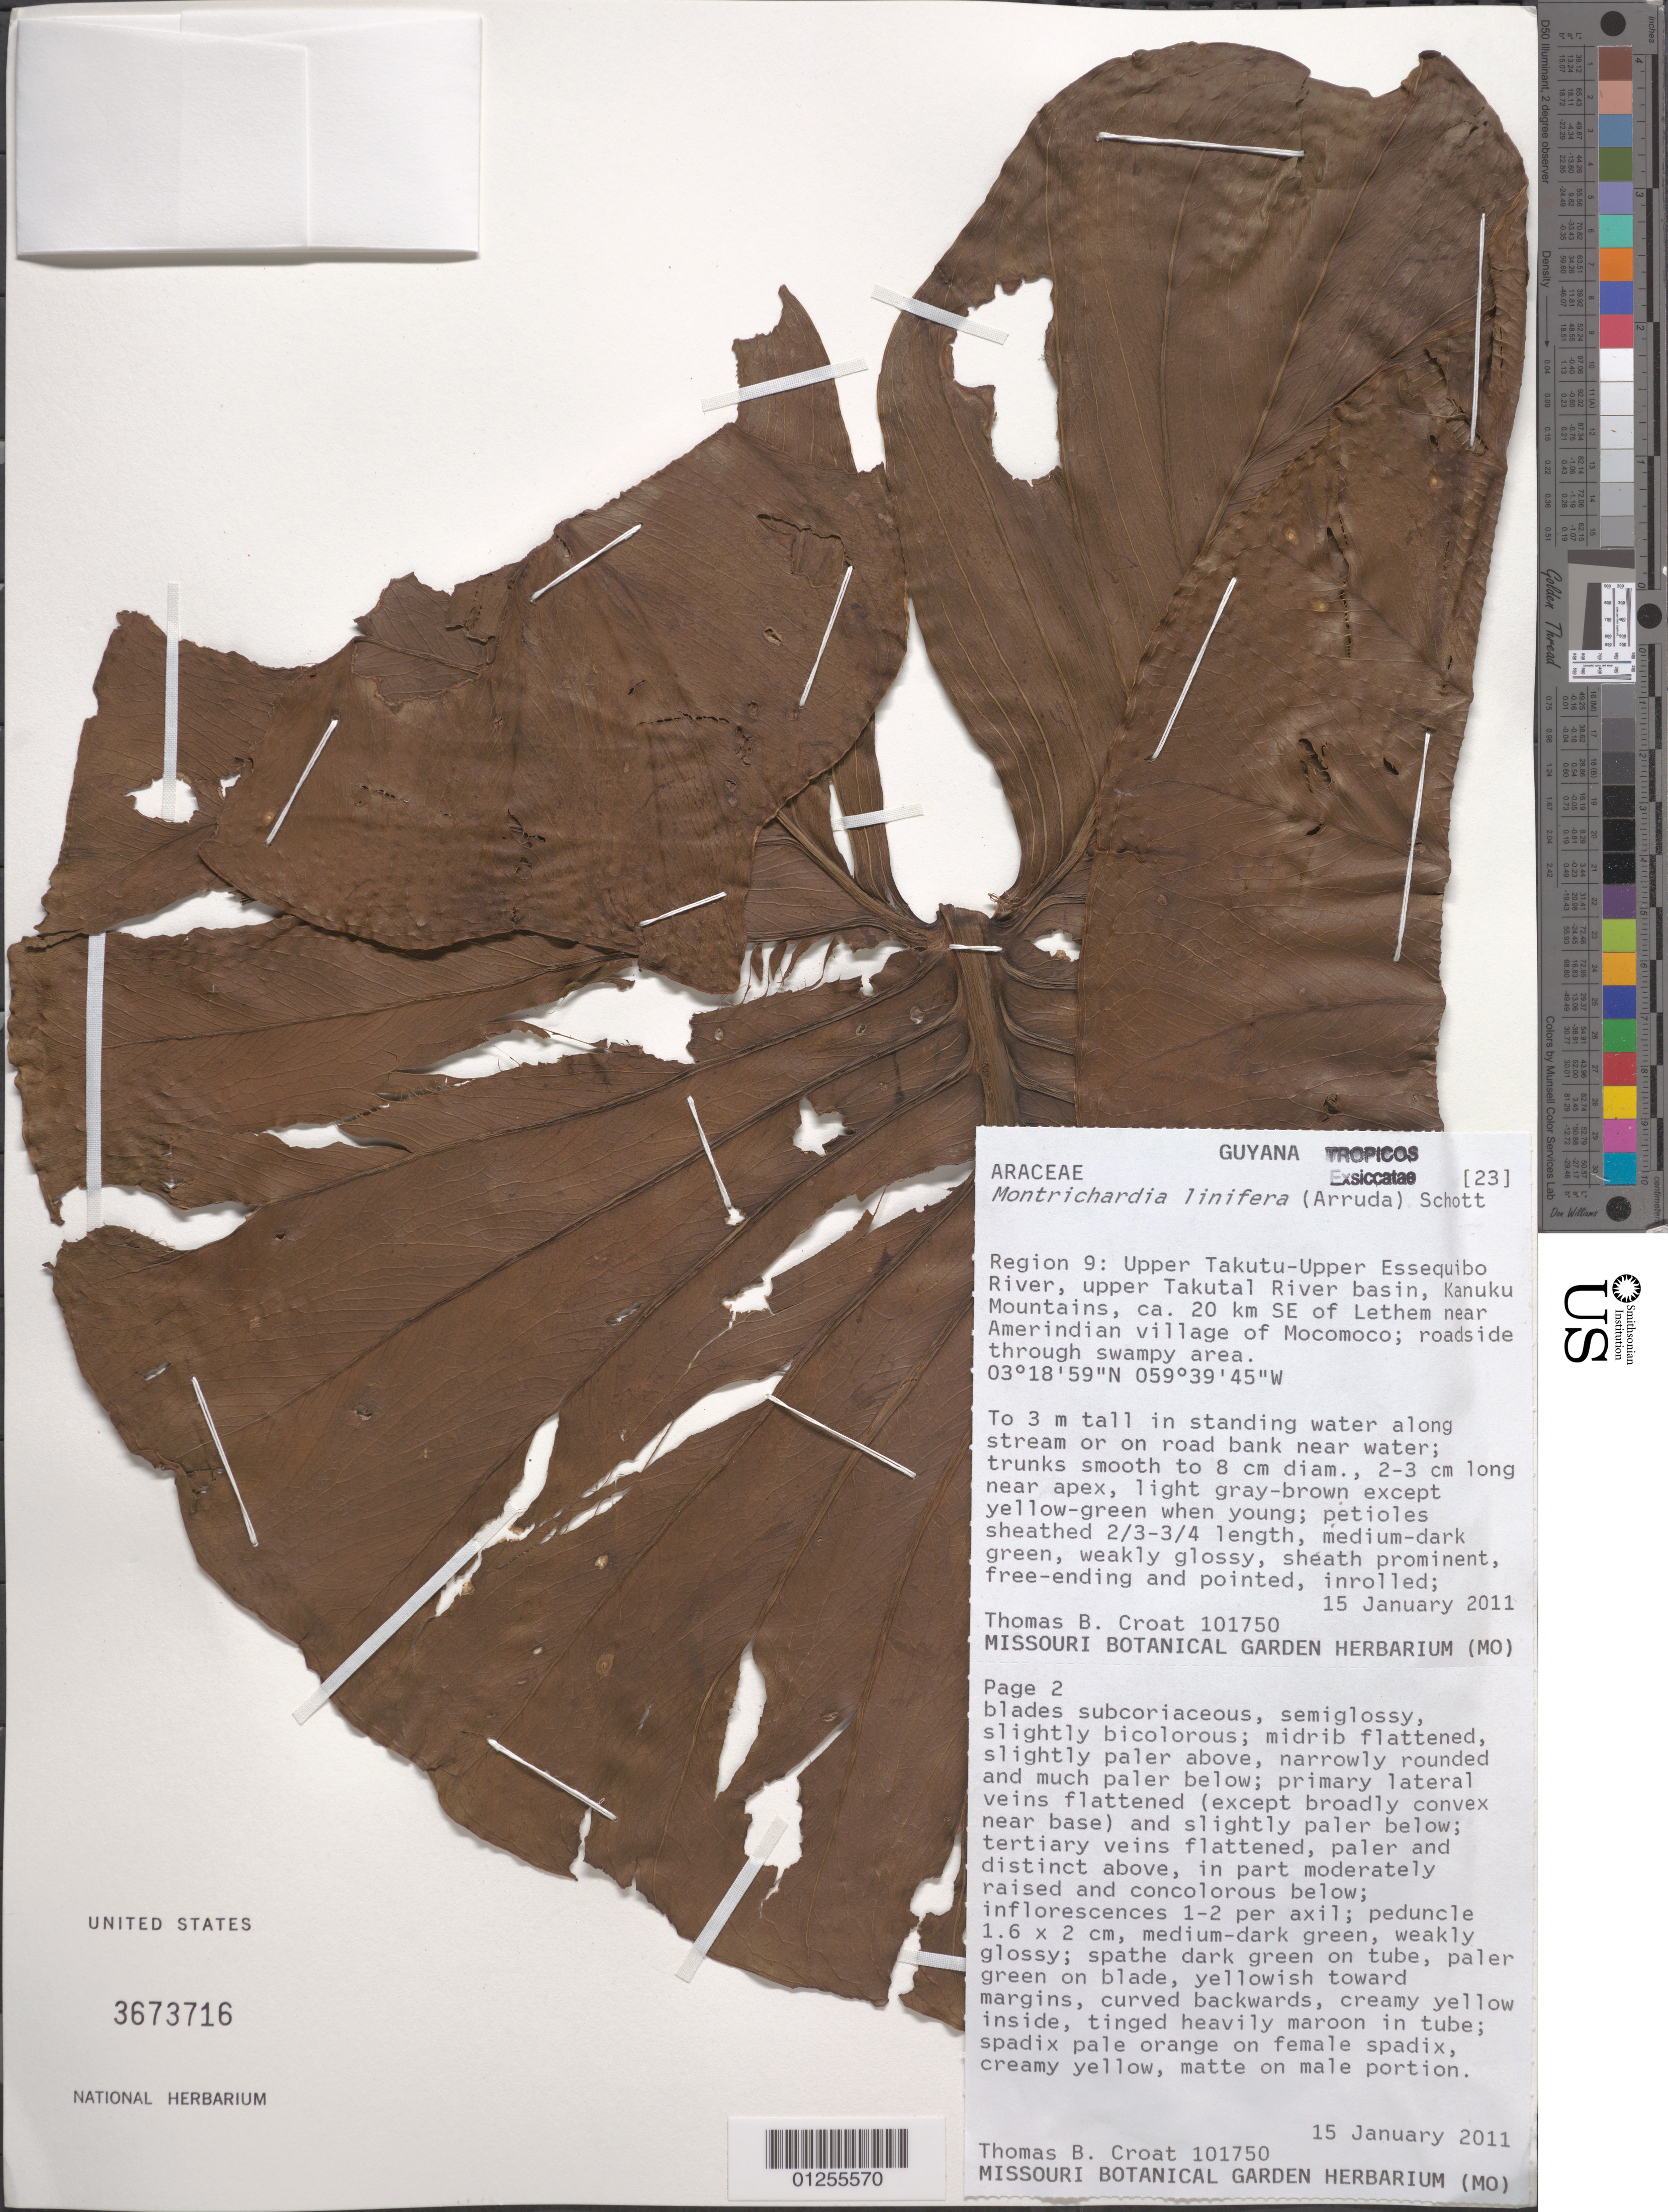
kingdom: Plantae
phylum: Tracheophyta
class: Liliopsida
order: Alismatales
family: Araceae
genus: Montrichardia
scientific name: Montrichardia linifera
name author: (Arruda) Schott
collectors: T. B. Croat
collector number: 101750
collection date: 2011-01-15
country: Guyana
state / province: U. Takutu-U. Essequibo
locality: Upper Takutal River basin, Kanuku Mountains, ca 20cm SE of Lethem near Amerindian village of Mocomoco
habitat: Roadside thorugh swampy area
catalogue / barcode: US 3673716